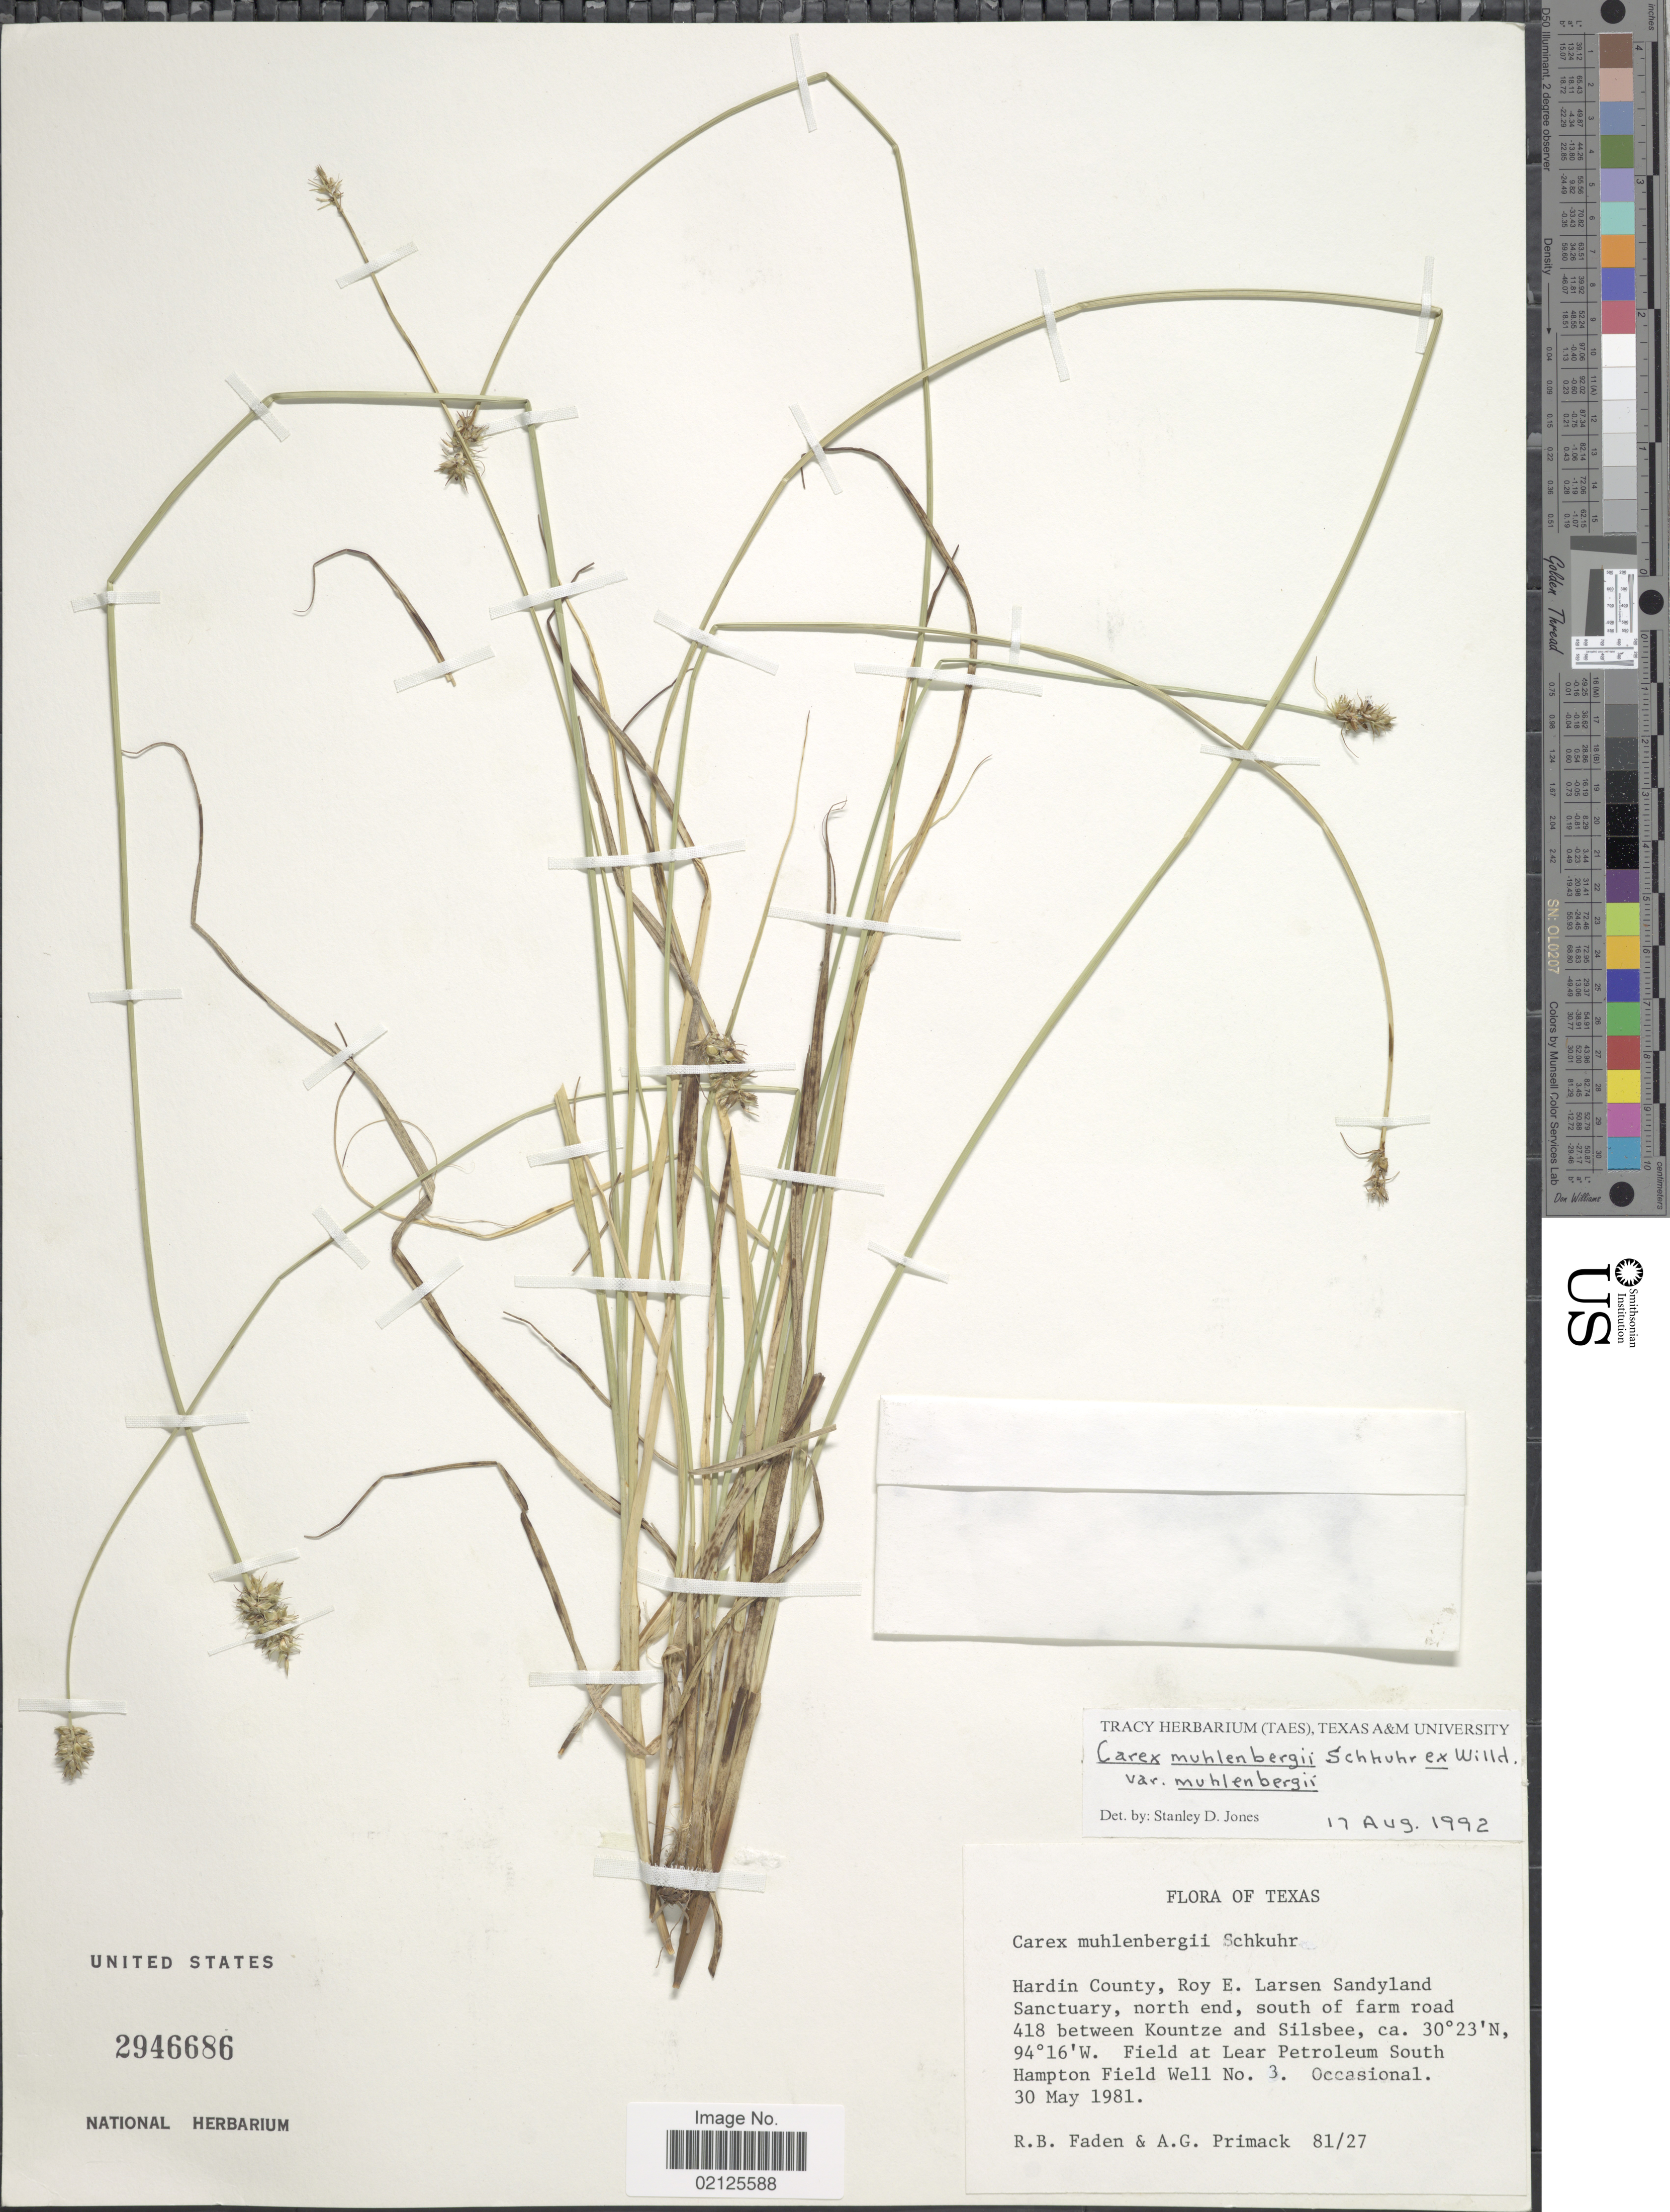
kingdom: Plantae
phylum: Tracheophyta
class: Liliopsida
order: Poales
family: Cyperaceae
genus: Carex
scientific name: Carex muehlenbergii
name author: Willd.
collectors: R. B. Faden & A. Primack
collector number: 81/27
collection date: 1981-05-30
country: United States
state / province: Texas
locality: Hardin County, Roy E. Larsen Sandyland Sanctuary, north end, south of farm road 418 between Kountze and Silsbee. Field at Lear Petroleum South Hampton Field Well No. 3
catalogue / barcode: US 2946686